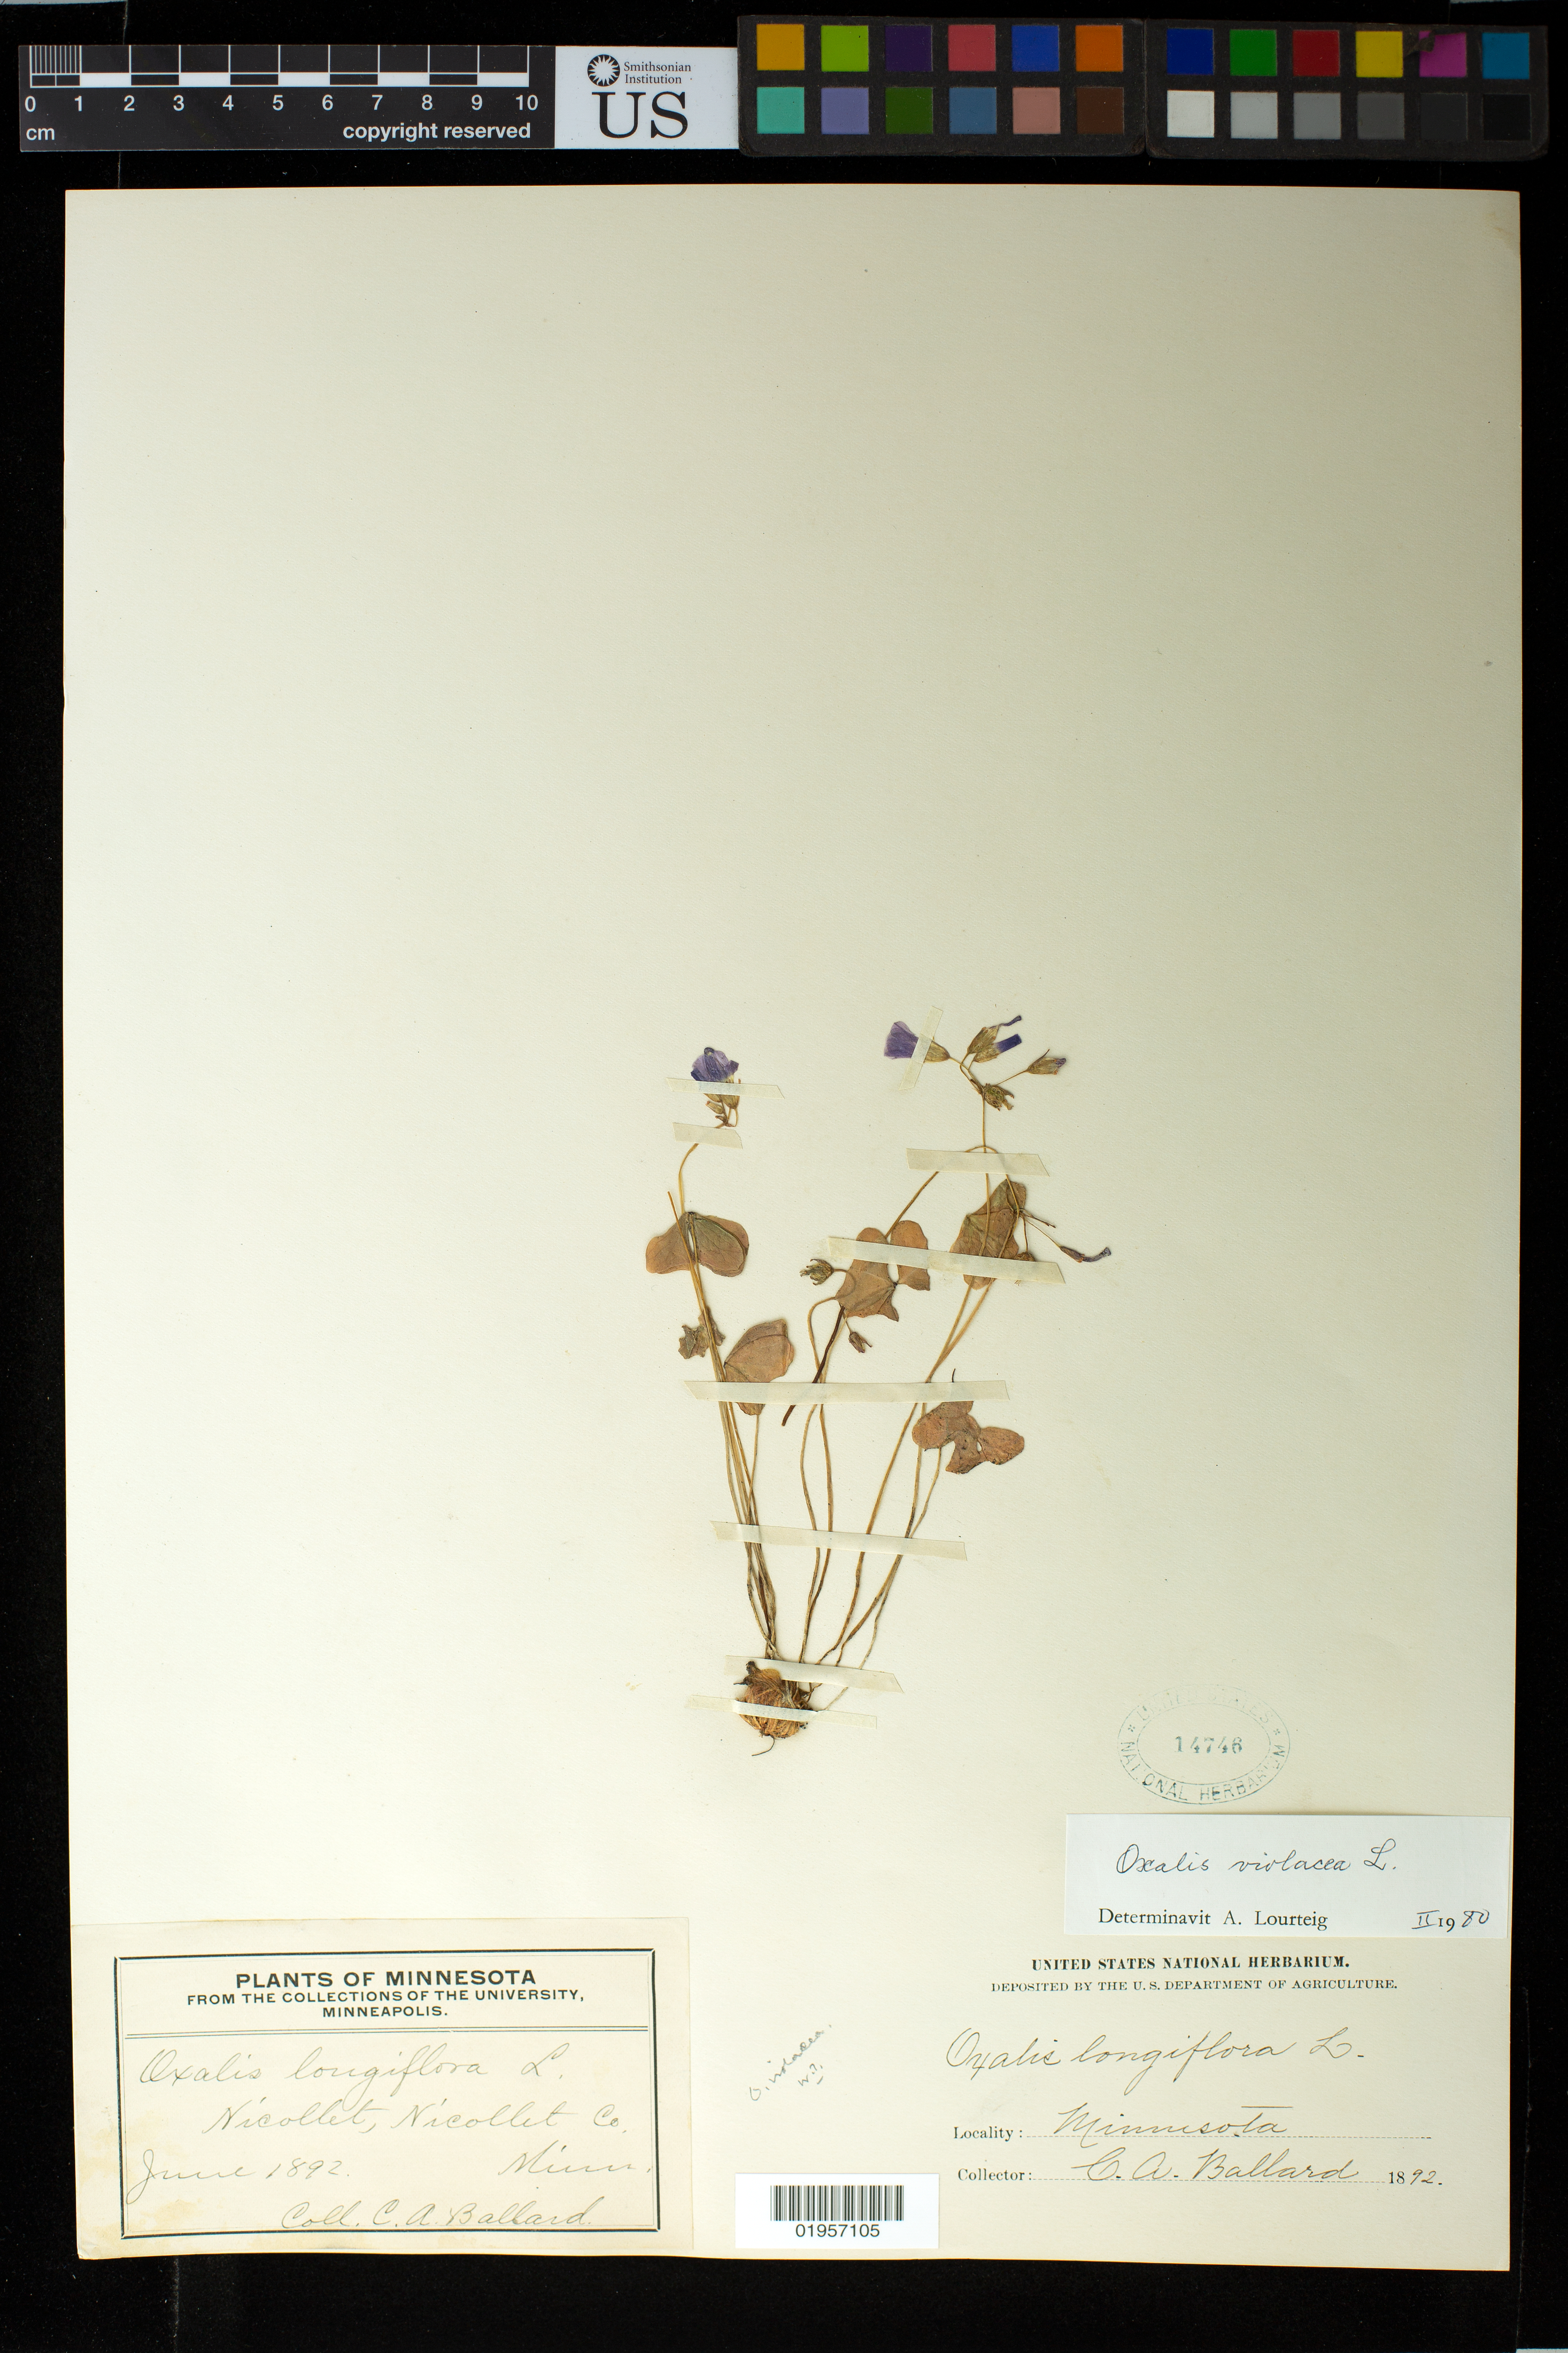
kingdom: Plantae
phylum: Tracheophyta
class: Magnoliopsida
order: Oxalidales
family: Oxalidaceae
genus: Oxalis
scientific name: Oxalis violacea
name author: L.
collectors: C. A. Ballard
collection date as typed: Jun 1892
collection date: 1892-06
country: United States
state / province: Minnesota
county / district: Nicollet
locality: Nicollet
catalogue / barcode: US 14746